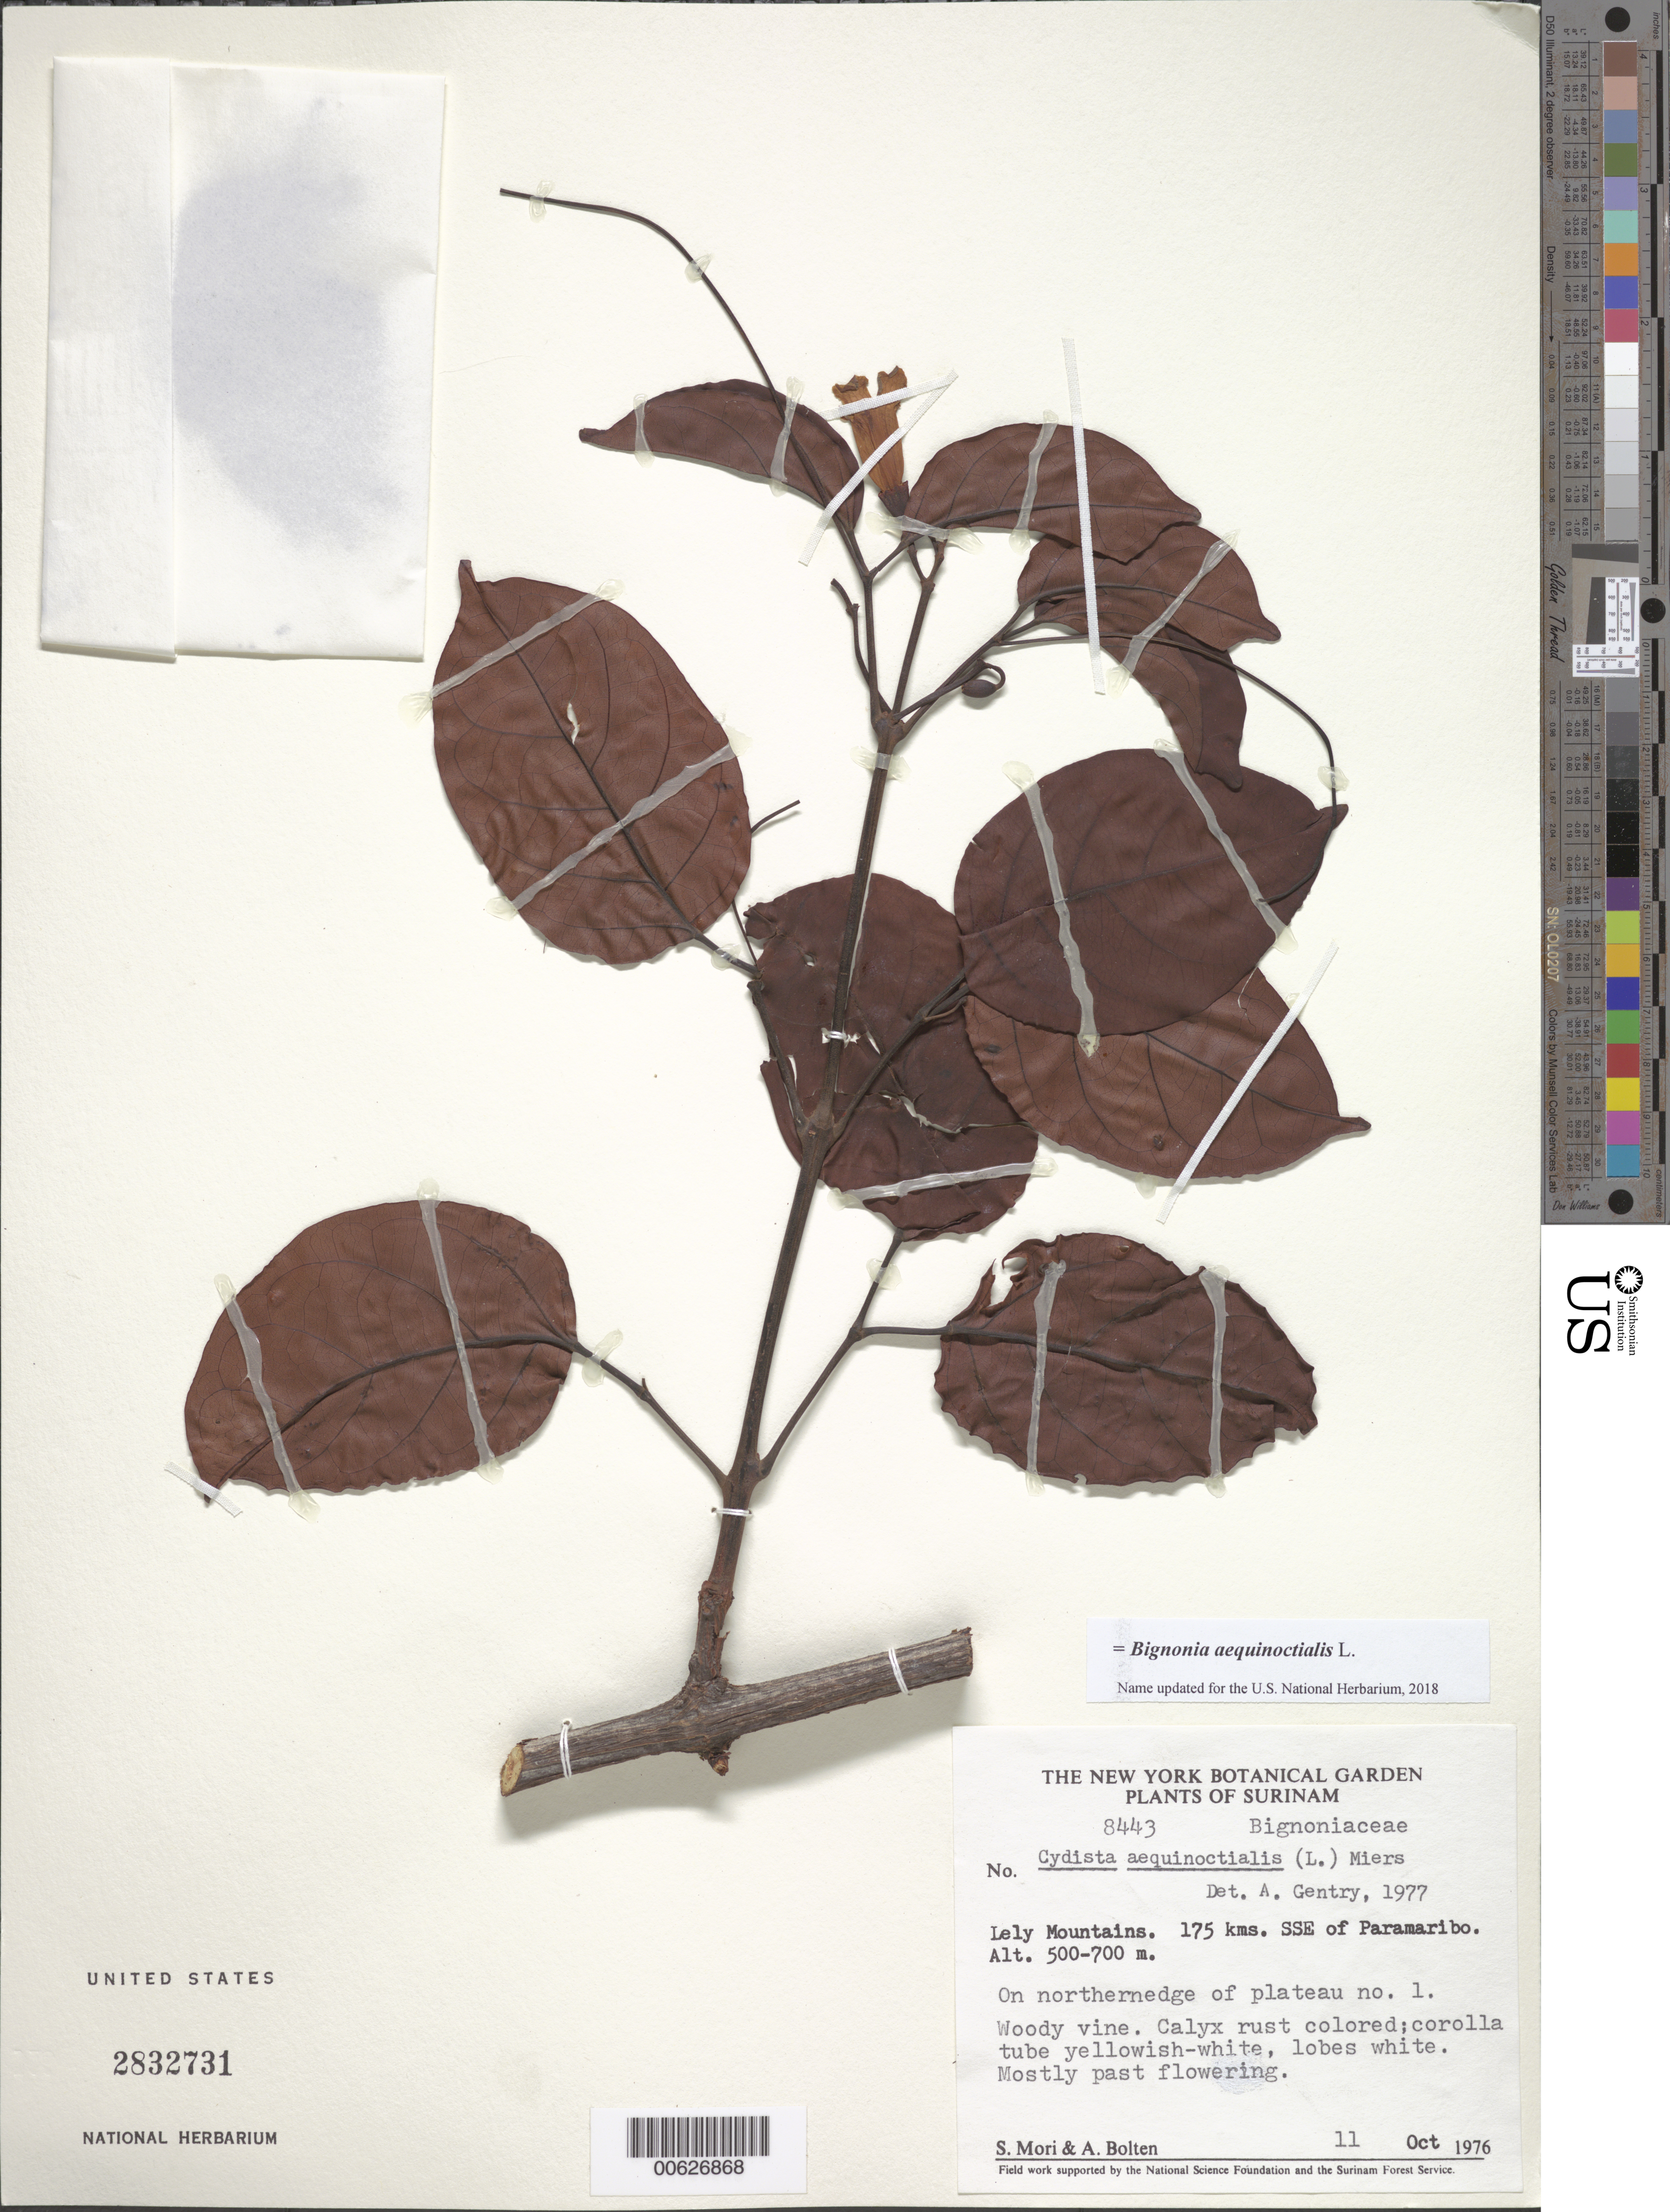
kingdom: Plantae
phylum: Tracheophyta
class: Magnoliopsida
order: Lamiales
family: Bignoniaceae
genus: Bignonia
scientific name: Bignonia aequinoctialis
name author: L.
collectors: S. Mori & A. Bolten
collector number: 8443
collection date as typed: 11-Oct-76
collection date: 1976-10-11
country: Suriname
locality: Lely Mts., 175 km SSE of Paramaribo; northern edge of plateau no. 1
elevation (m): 500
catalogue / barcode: US 2832731